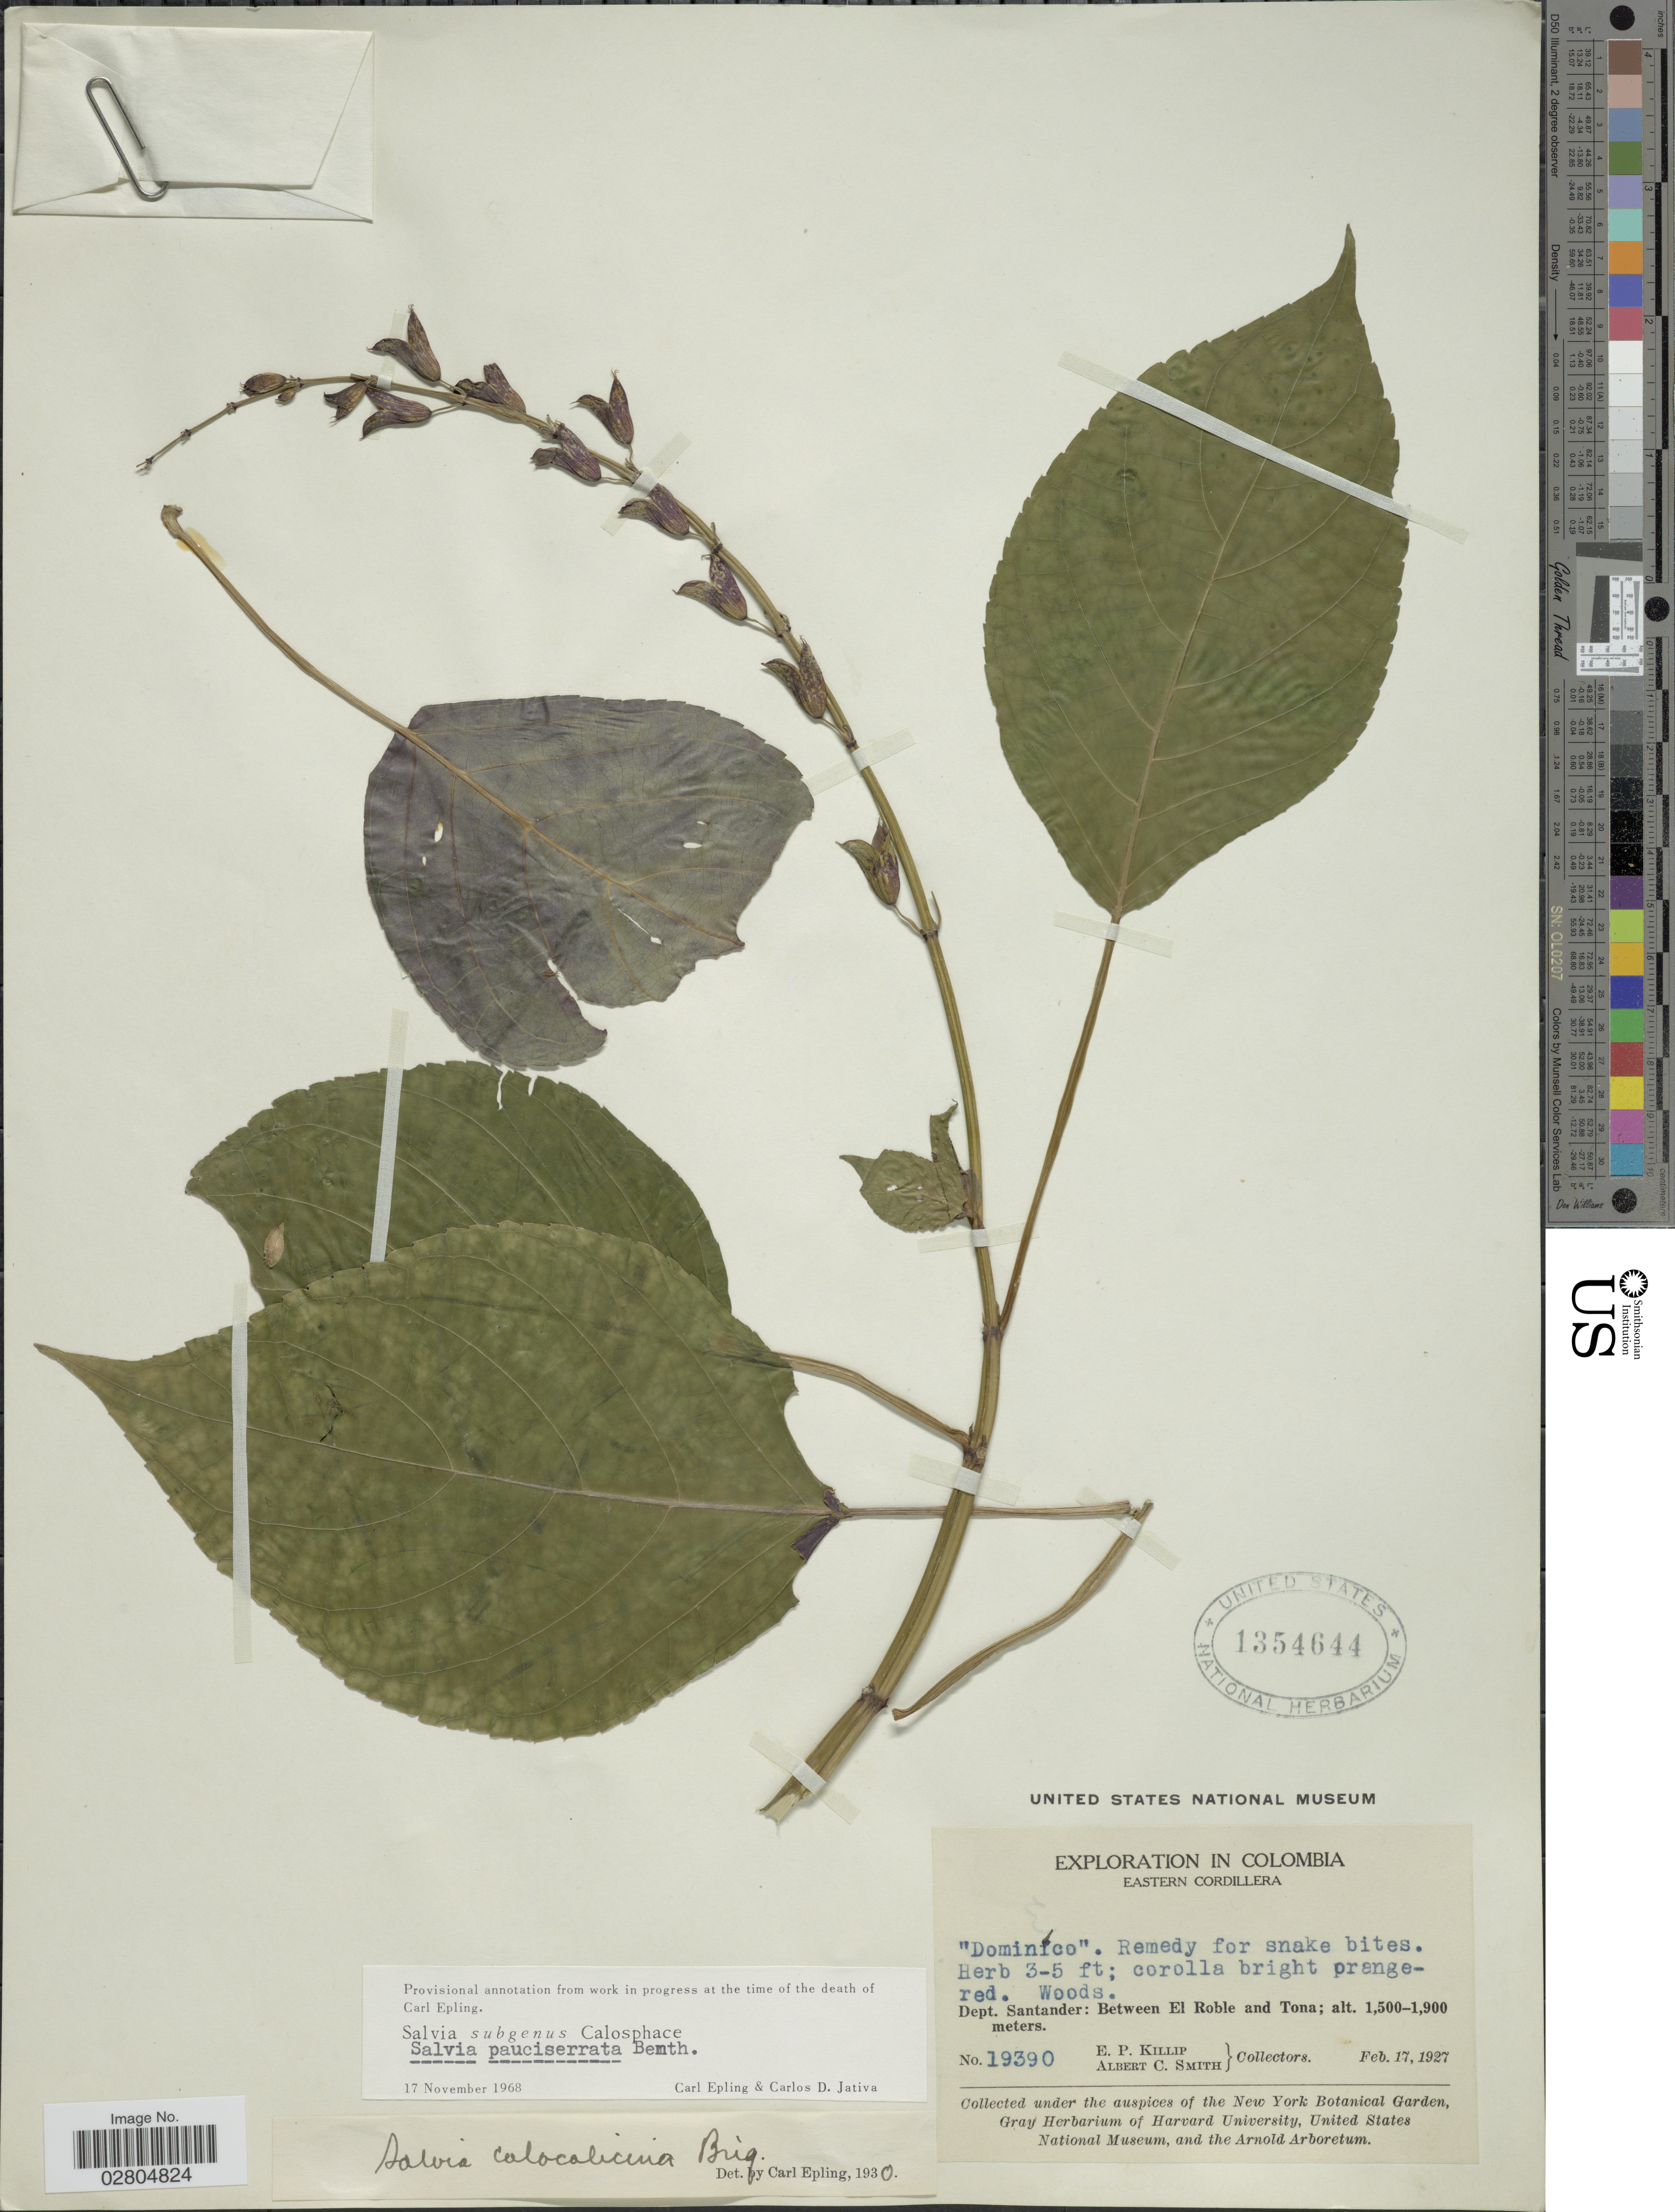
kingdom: Plantae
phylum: Tracheophyta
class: Magnoliopsida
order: Lamiales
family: Lamiaceae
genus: Salvia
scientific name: Salvia pauciserrata subsp. pauciserrata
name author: Benth.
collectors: E. P. Killip & A. C. Smith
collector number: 19390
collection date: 1927-02-17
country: Colombia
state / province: Santander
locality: Eastern Cordillera. Dept. Santander: Between El Roble and Tona.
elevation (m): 1500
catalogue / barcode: US 1354644